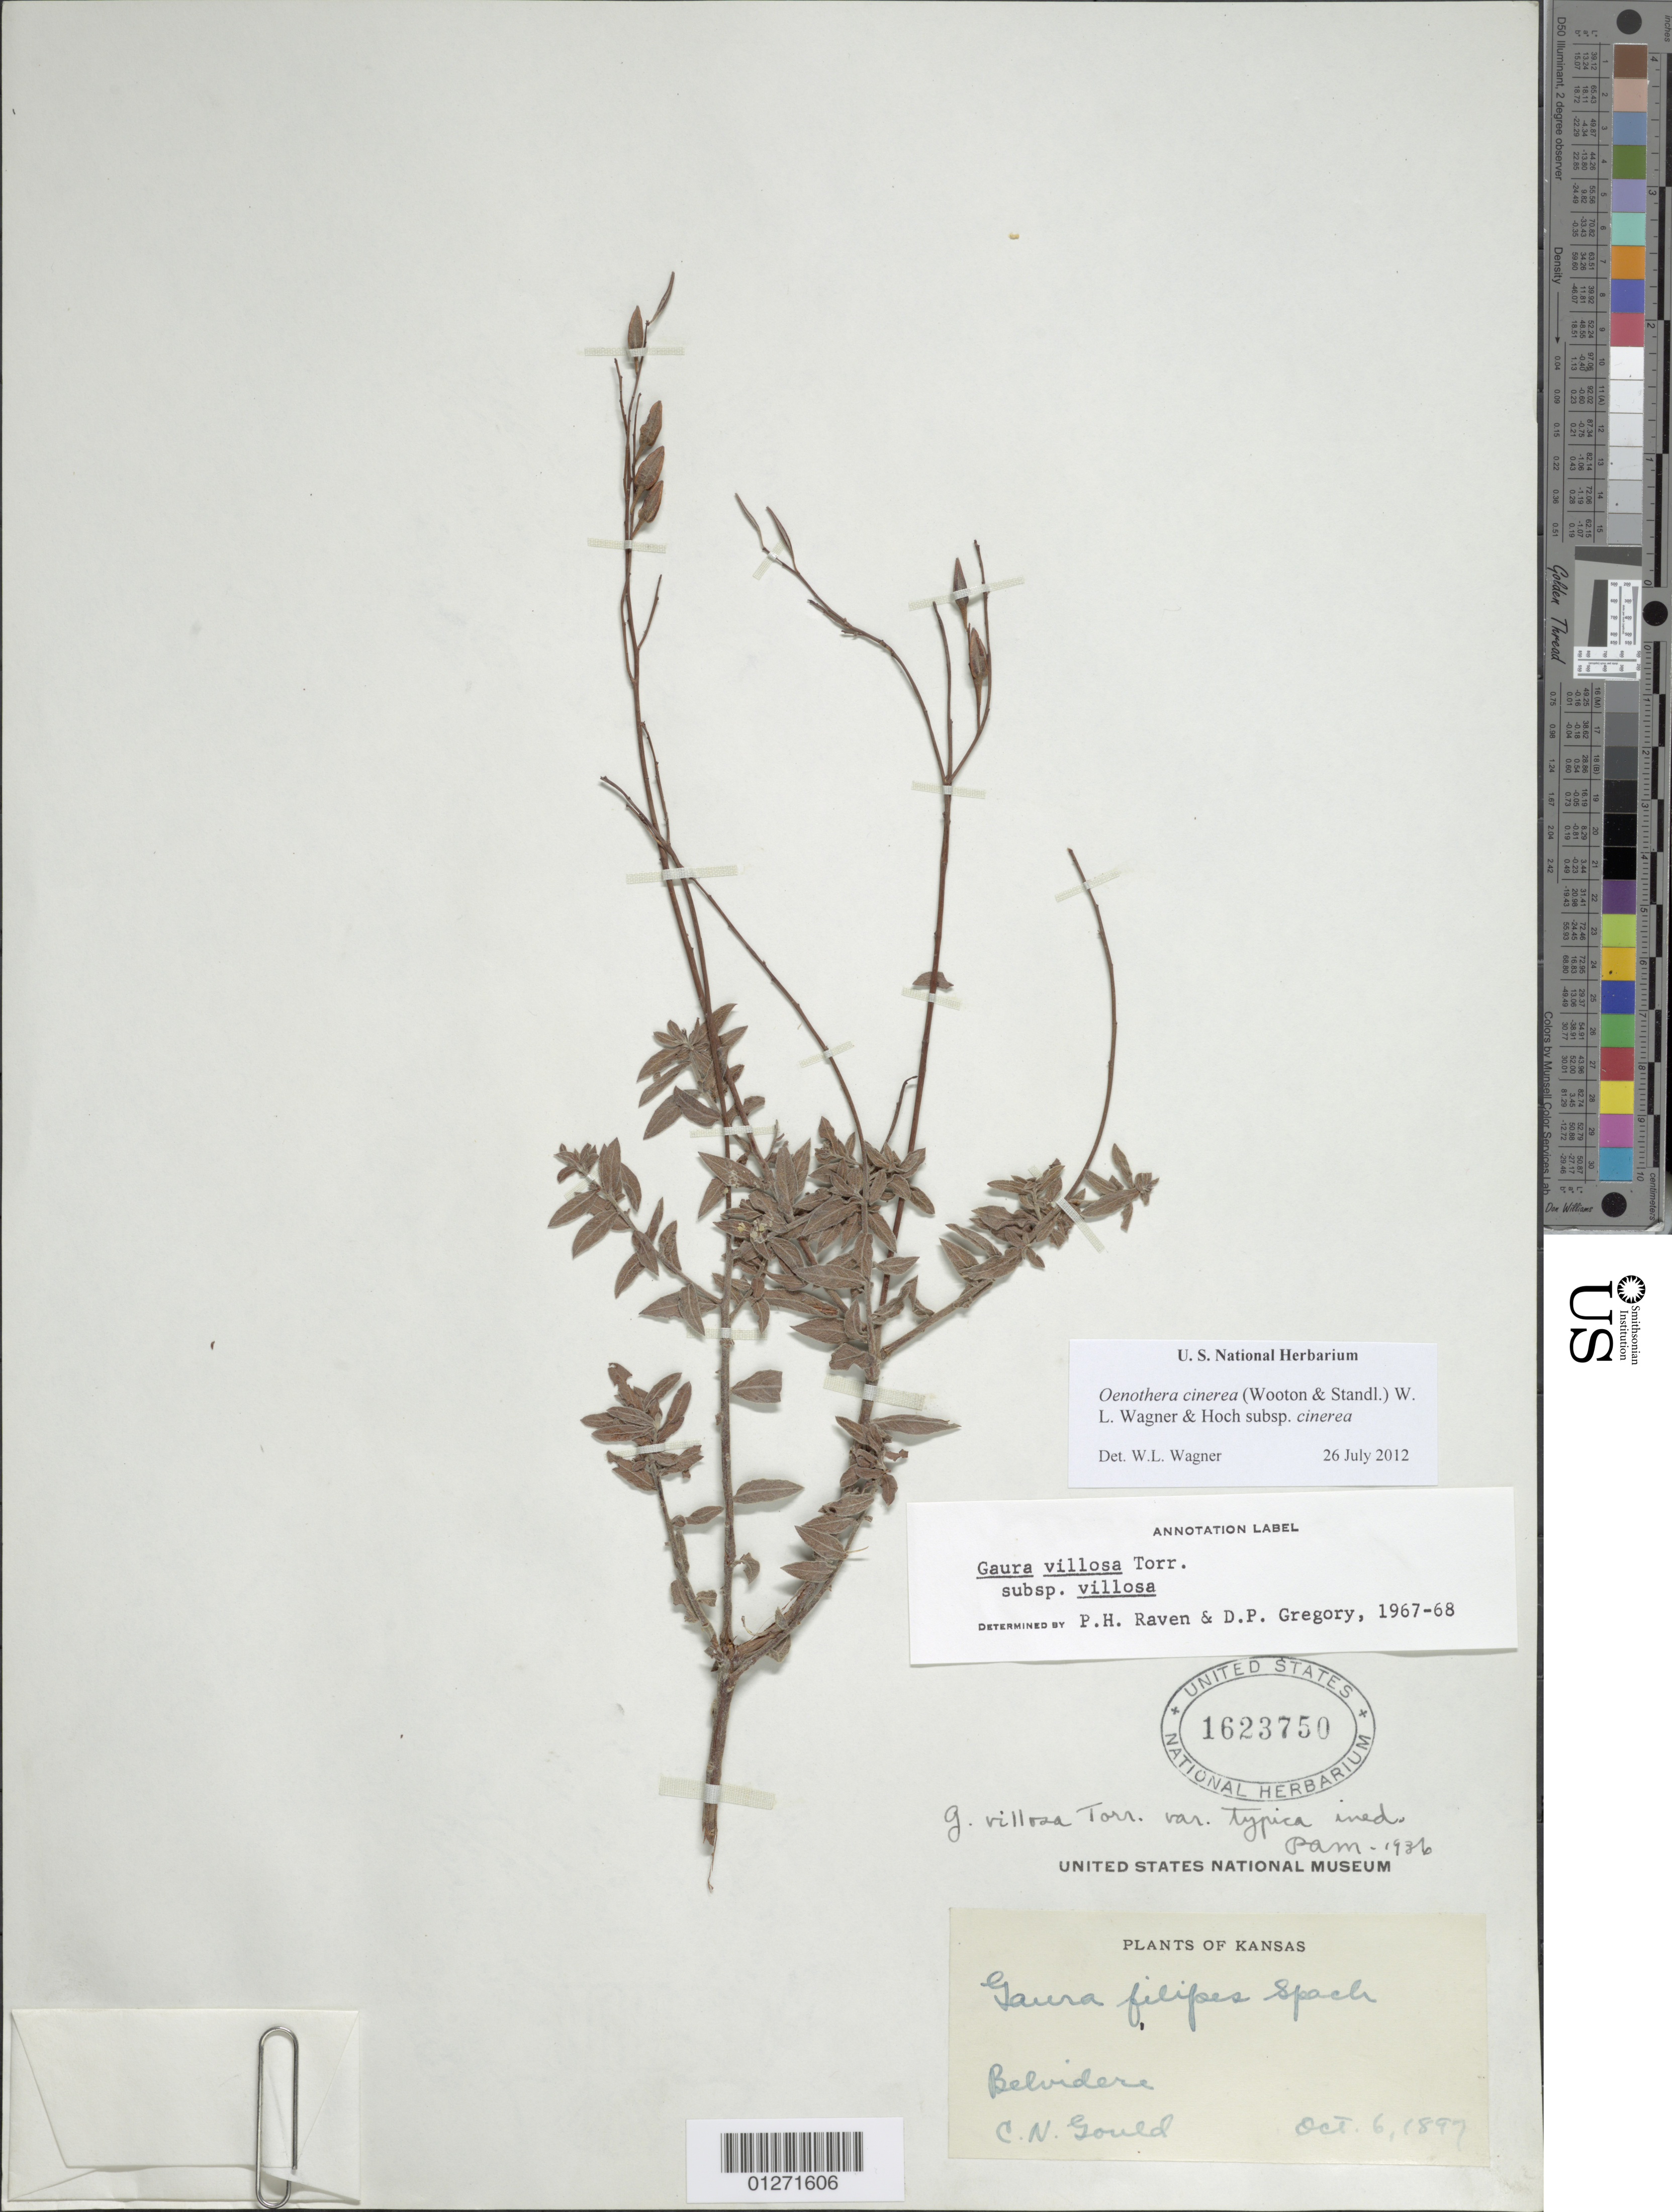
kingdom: Plantae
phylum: Tracheophyta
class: Magnoliopsida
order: Myrtales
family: Onagraceae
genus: Oenothera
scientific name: Oenothera cinerea subsp. cinerea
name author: (Wooton & Standl.) W.L. Wagner & Hoch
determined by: Wagner, W. L., (BOT), Smithsonian Institution - National Museum of Natural History (UNITED STATES)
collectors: -. Gould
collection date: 1897-10-06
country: United States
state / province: Kansas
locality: Belvidere.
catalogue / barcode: US 1623750